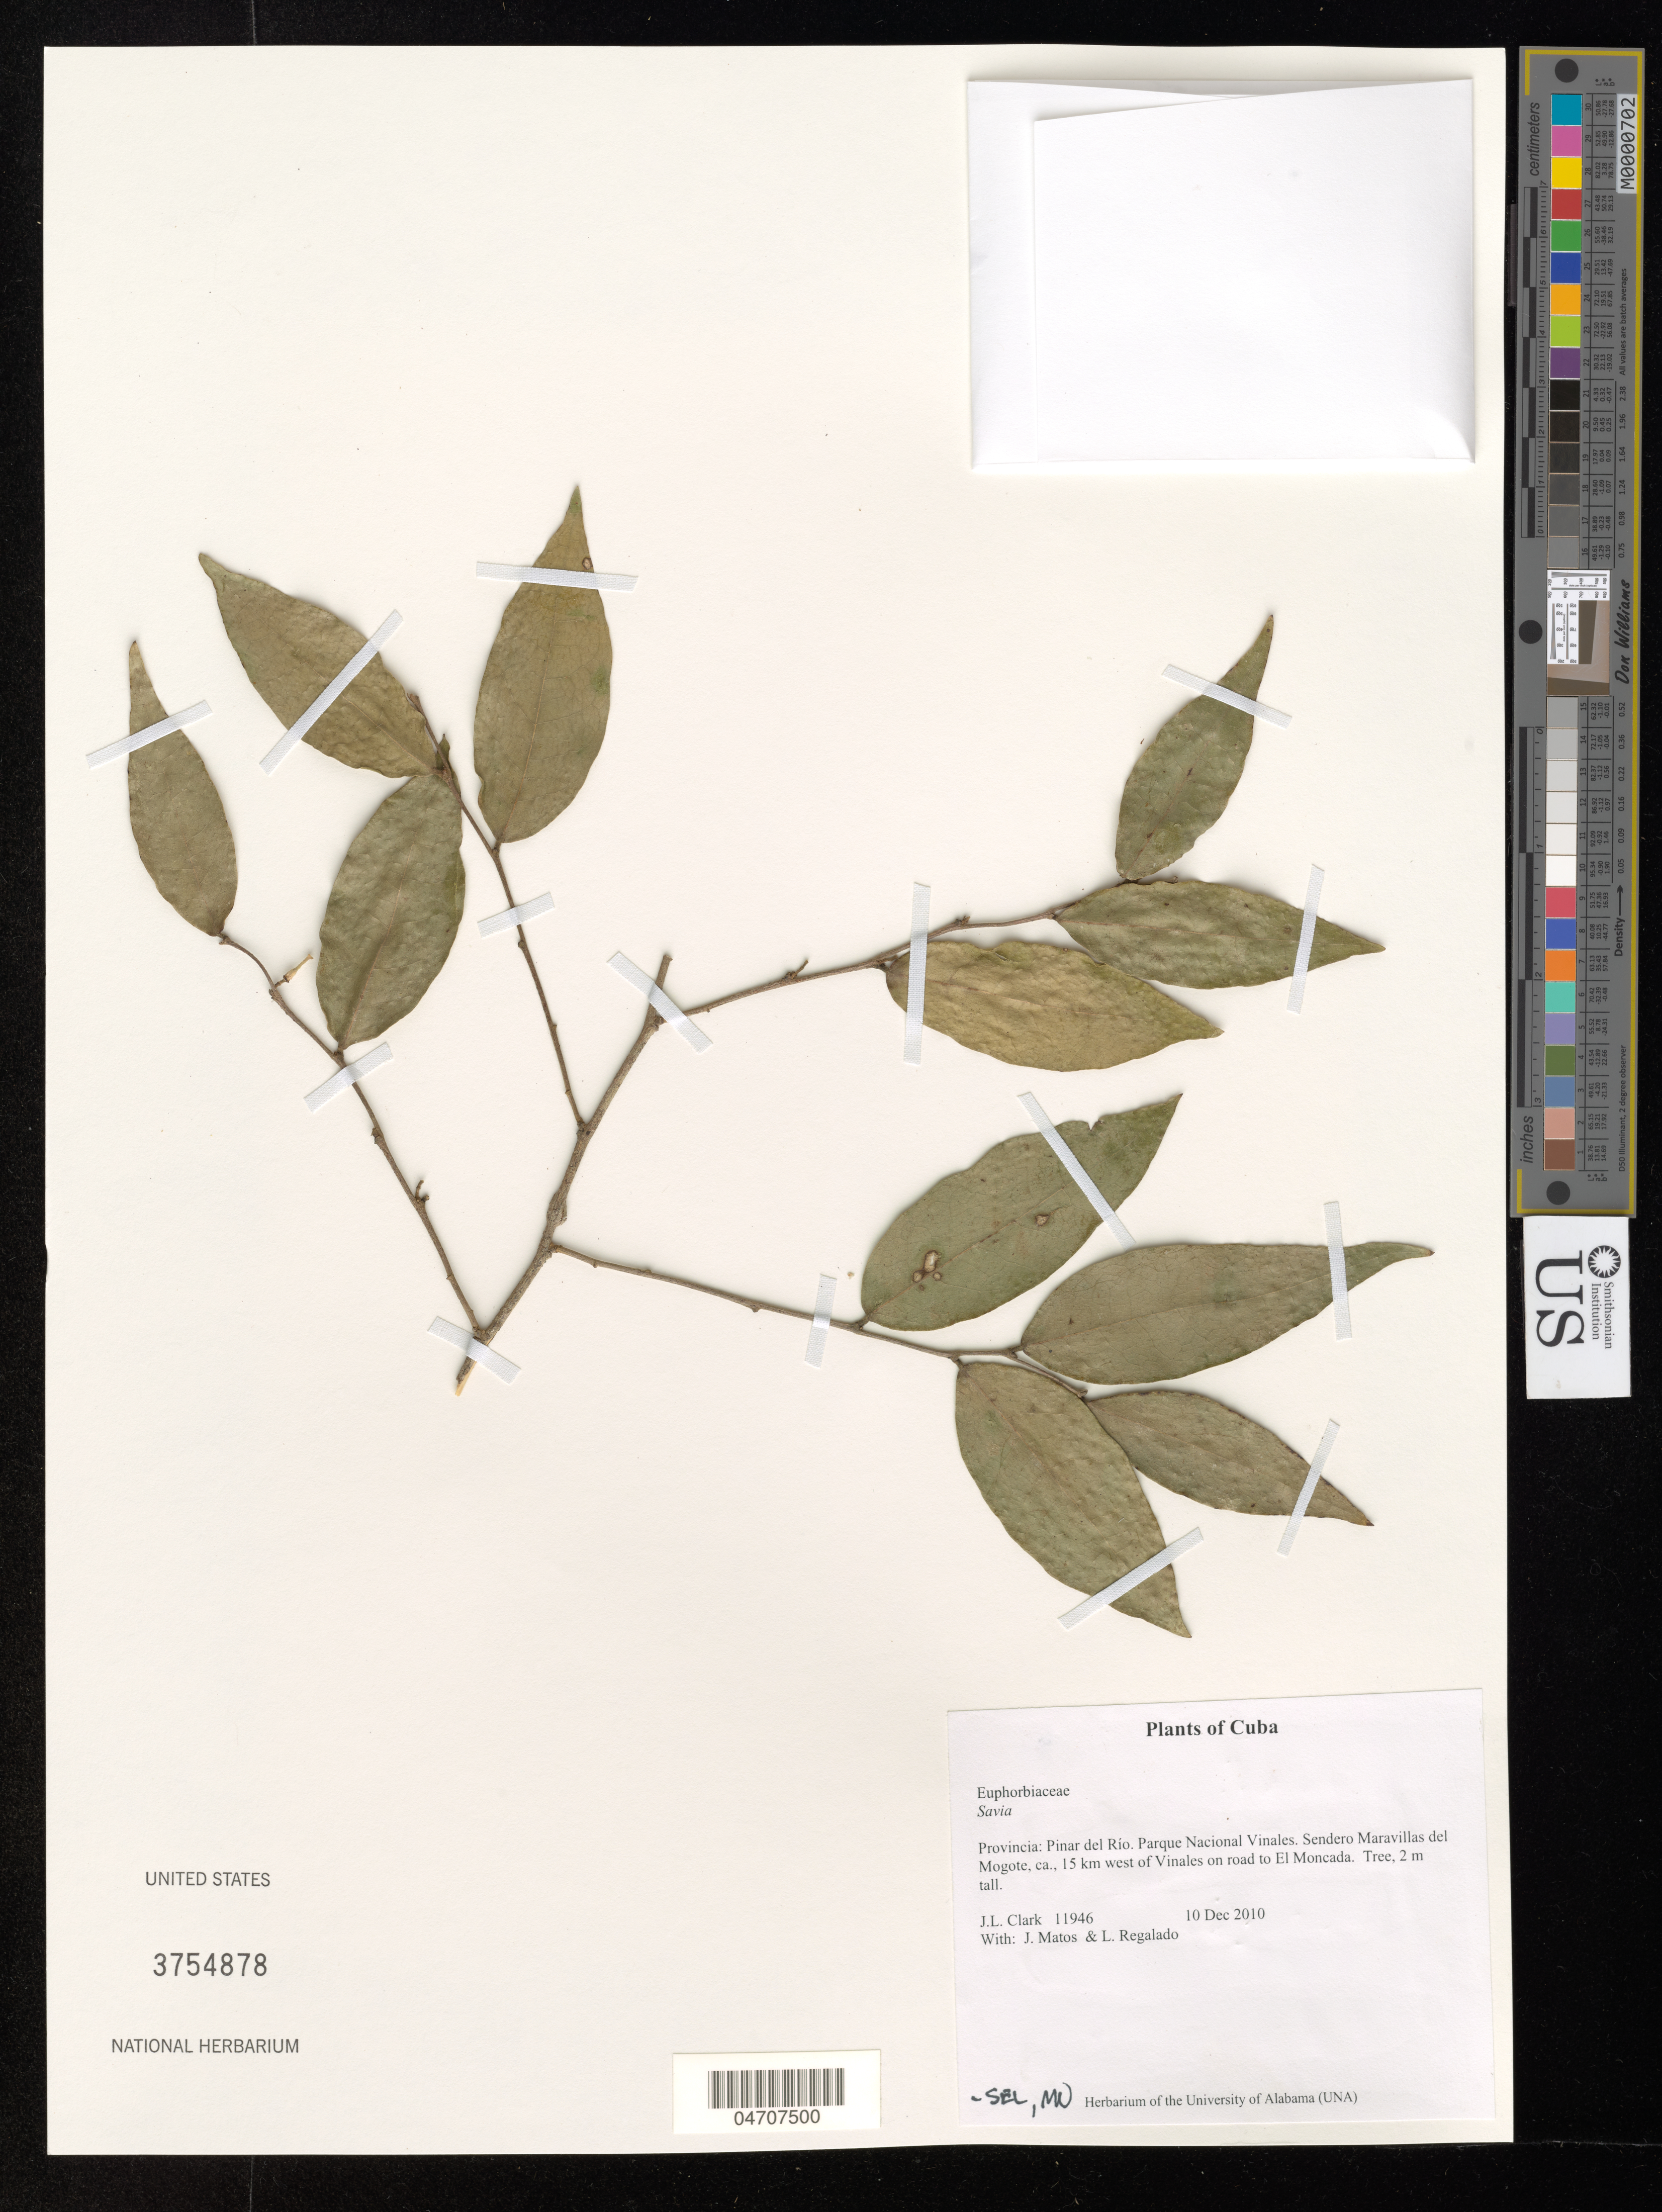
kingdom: Plantae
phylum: Tracheophyta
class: Magnoliopsida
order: Malpighiales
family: Phyllanthaceae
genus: Savia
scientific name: Savia sp.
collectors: J. L. Clark, J. Matos & L. Regalado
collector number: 11946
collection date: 2010-12-10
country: Cuba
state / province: Pinar del Río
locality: Parque Nacional Vinales. Sendero Maravillas del Mogote, ca., 15 km west of Vinales on road to El Moncada.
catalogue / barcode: US 3754878